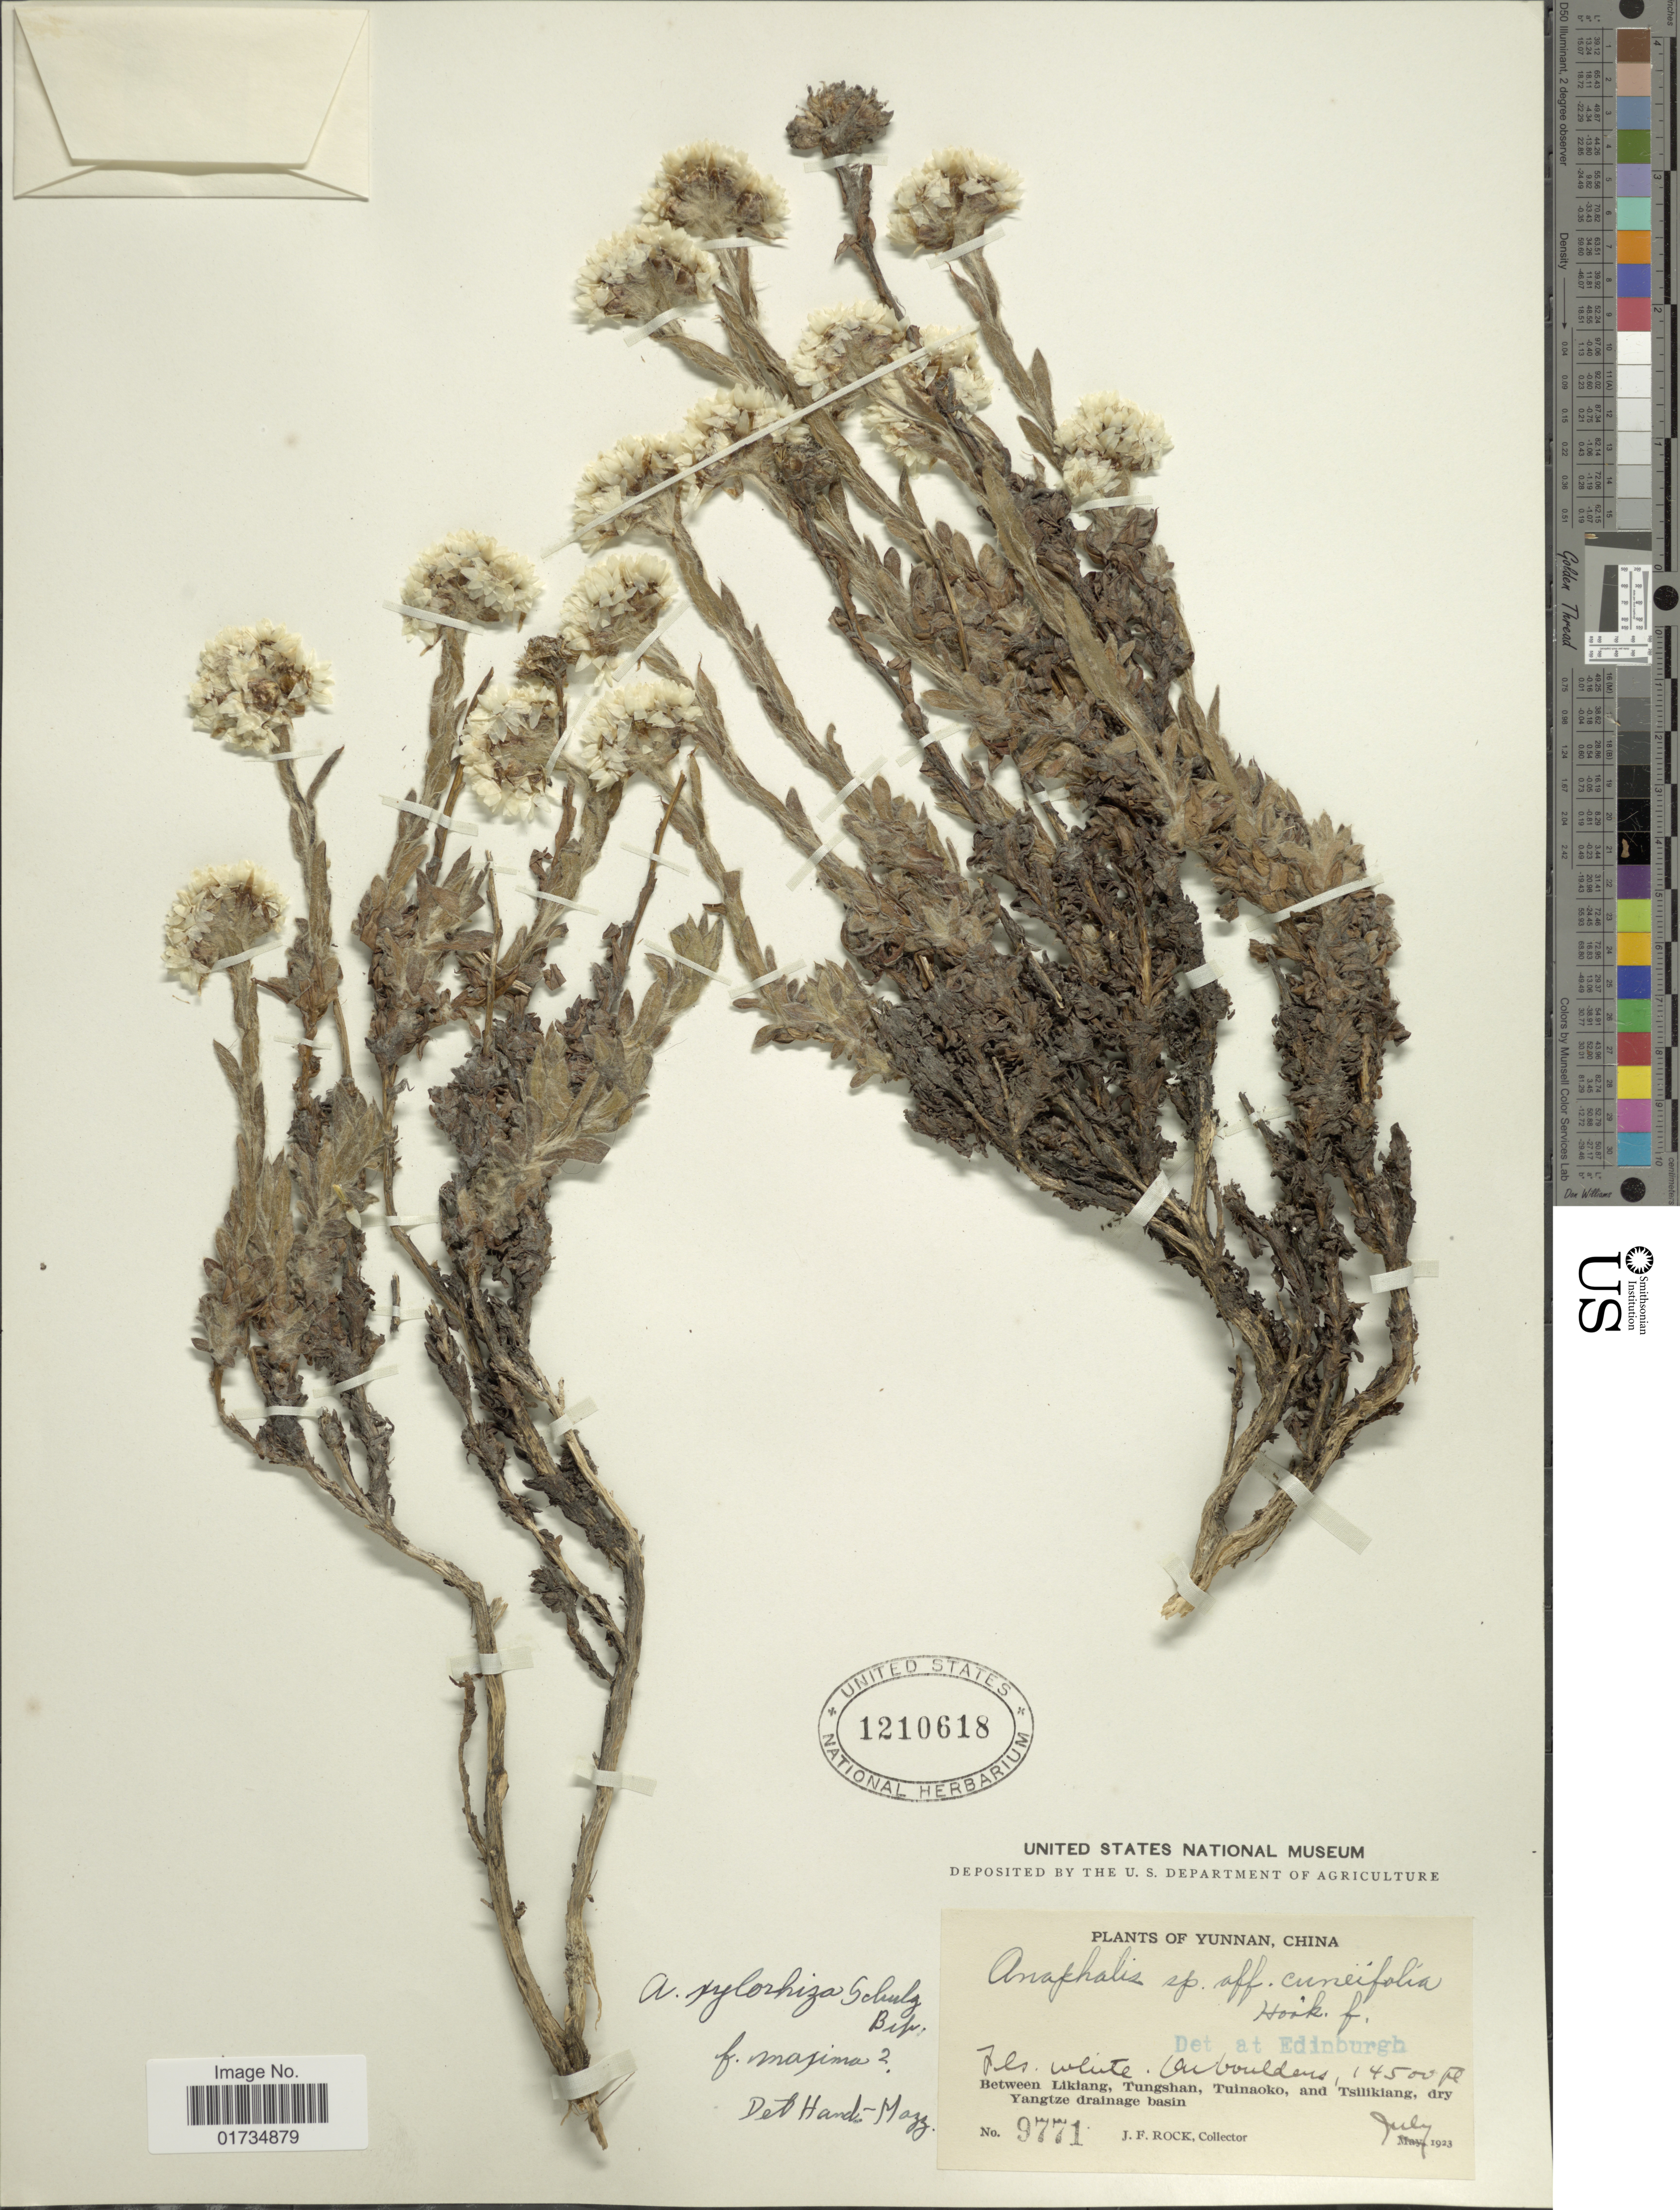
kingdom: Plantae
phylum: Tracheophyta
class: Magnoliopsida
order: Asterales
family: Asteraceae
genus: Anaphalis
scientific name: Anaphalis rhododactyla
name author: W.W. Sm.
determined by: Chen, Y. S.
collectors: J. Rock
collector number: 977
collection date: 1923-07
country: China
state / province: Yunnan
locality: Yunnan, China. Between Likian, Tungshan, Tuinaoko, and Tsilikiang, dry Yangtze drainage basin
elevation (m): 4420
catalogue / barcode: US 1210618